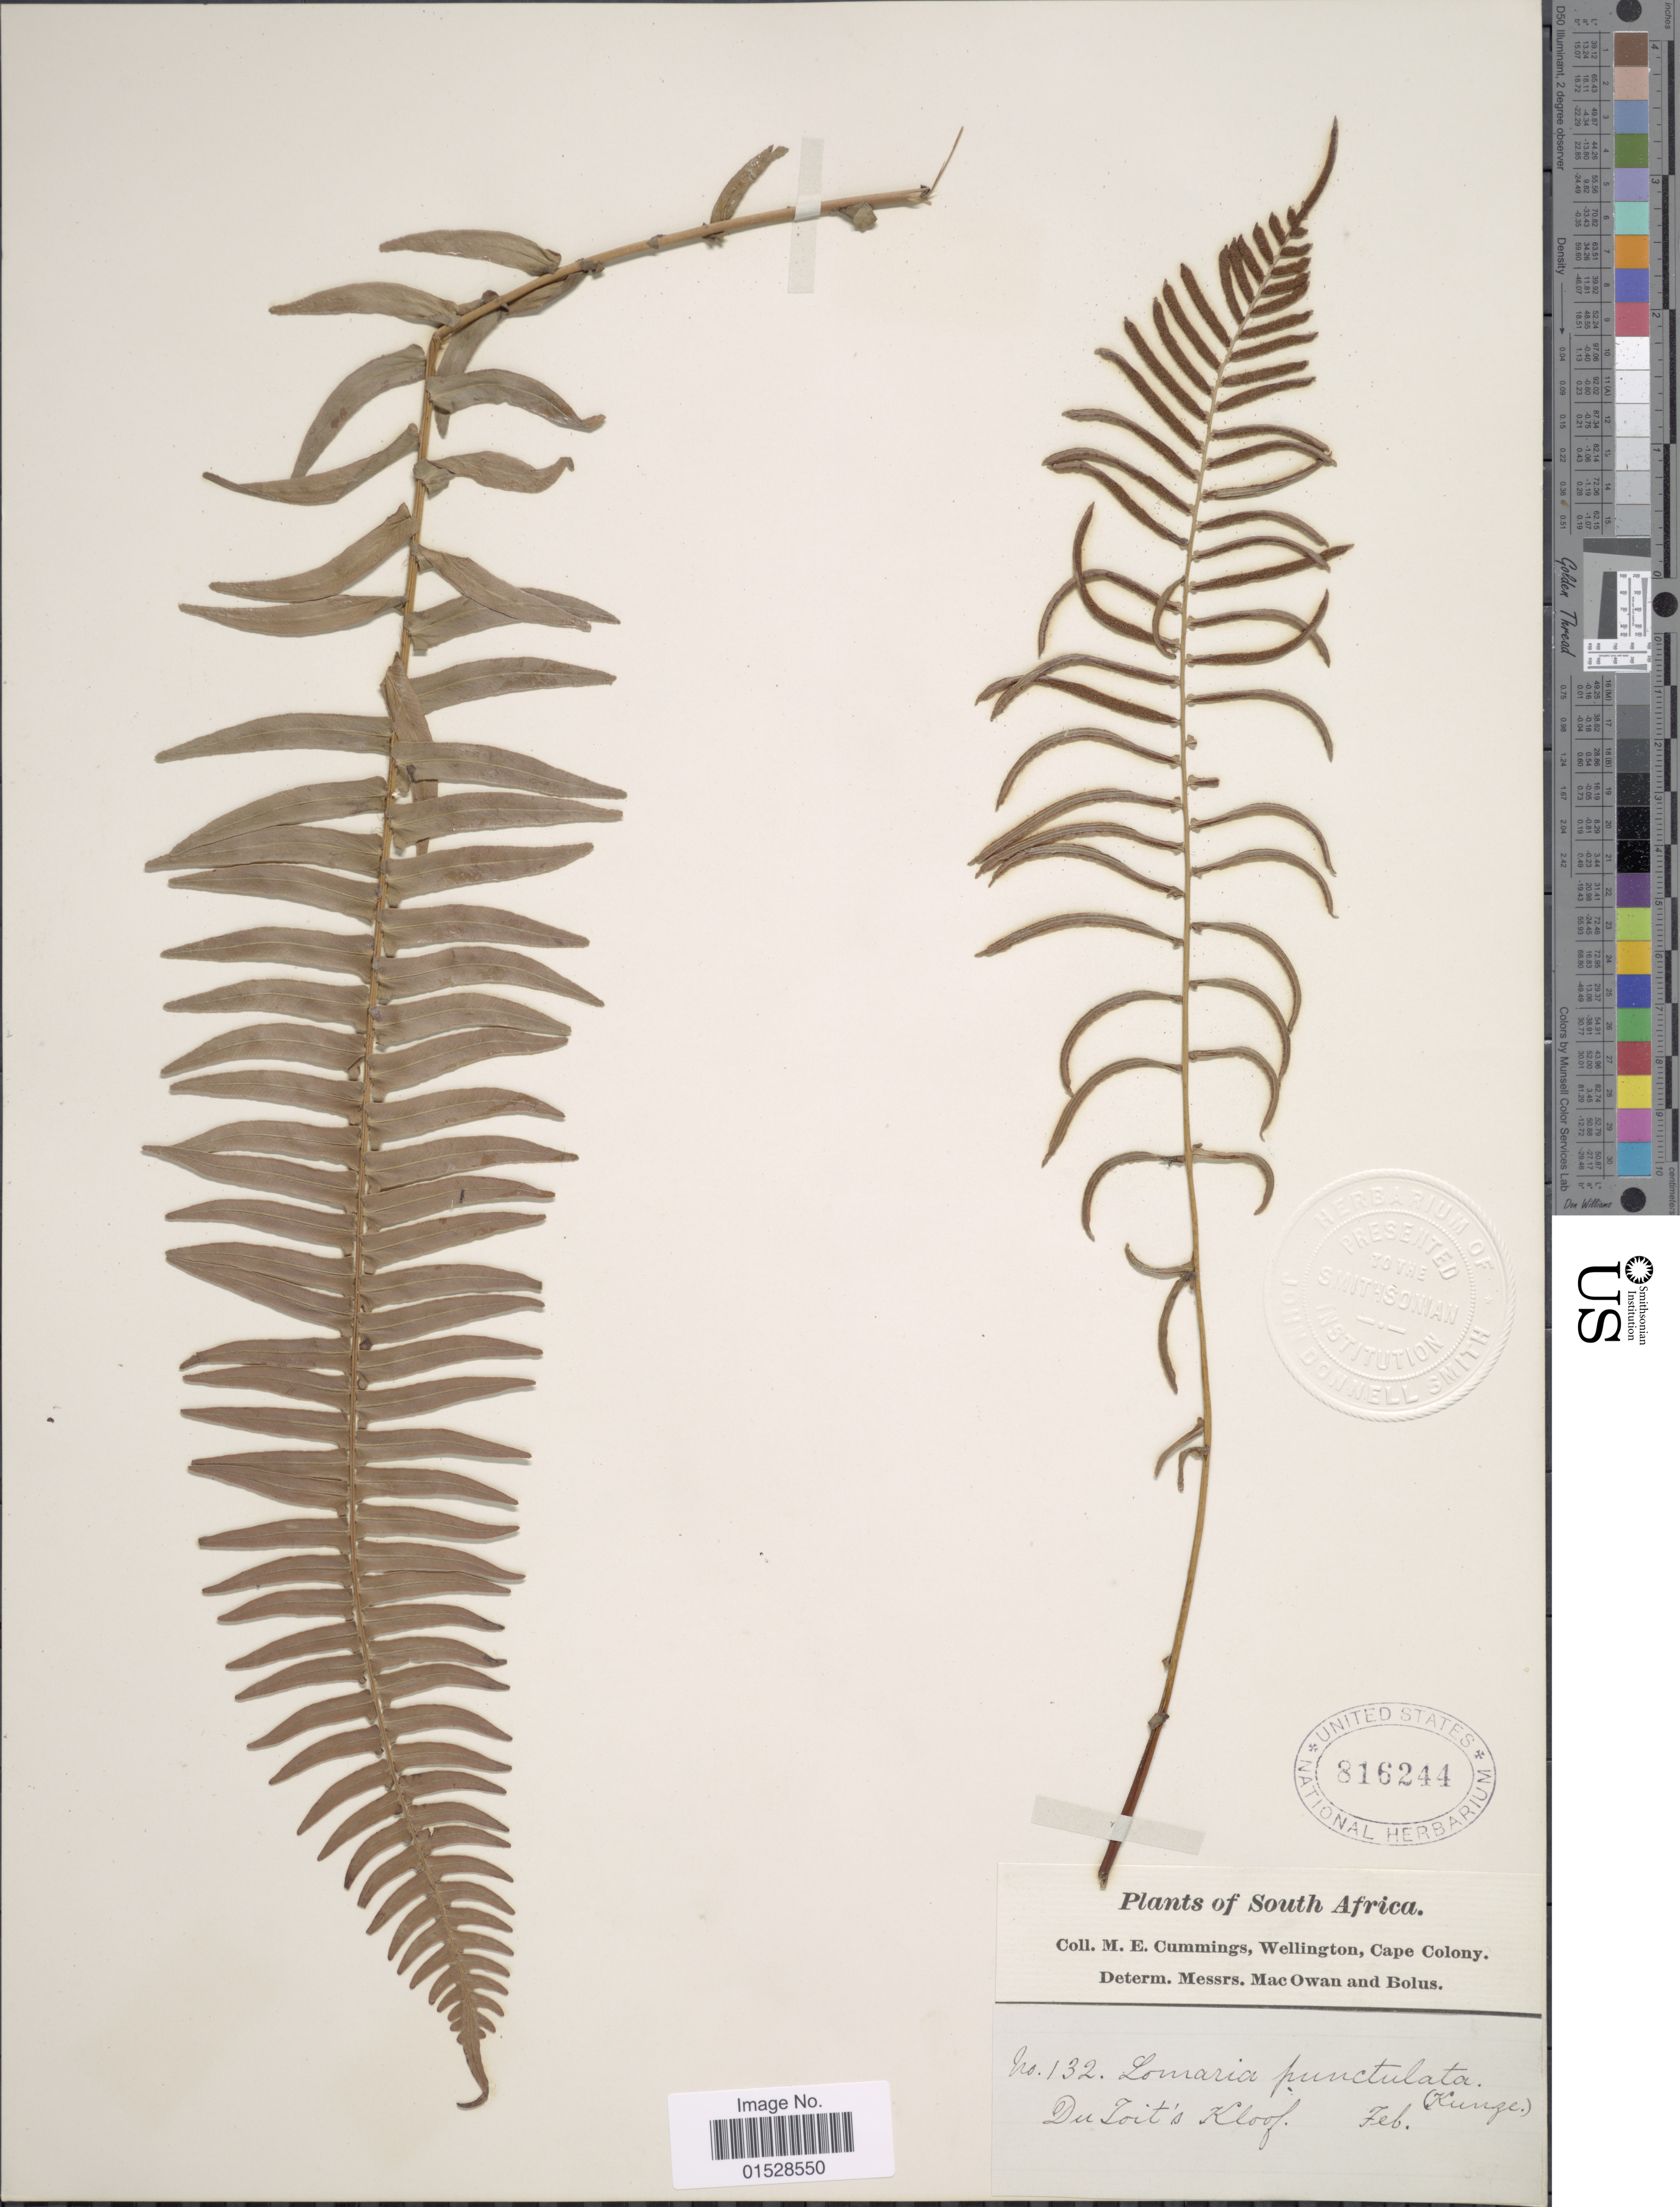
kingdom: Plantae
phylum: Tracheophyta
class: Polypodiopsida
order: Polypodiales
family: Blechnaceae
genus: Blechnum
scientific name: Blechnum punctulatum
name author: Sw.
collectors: M. E. Cummings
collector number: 132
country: South Africa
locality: Du Loit's Klood, Wellington, Cape Colony.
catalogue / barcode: US 816244